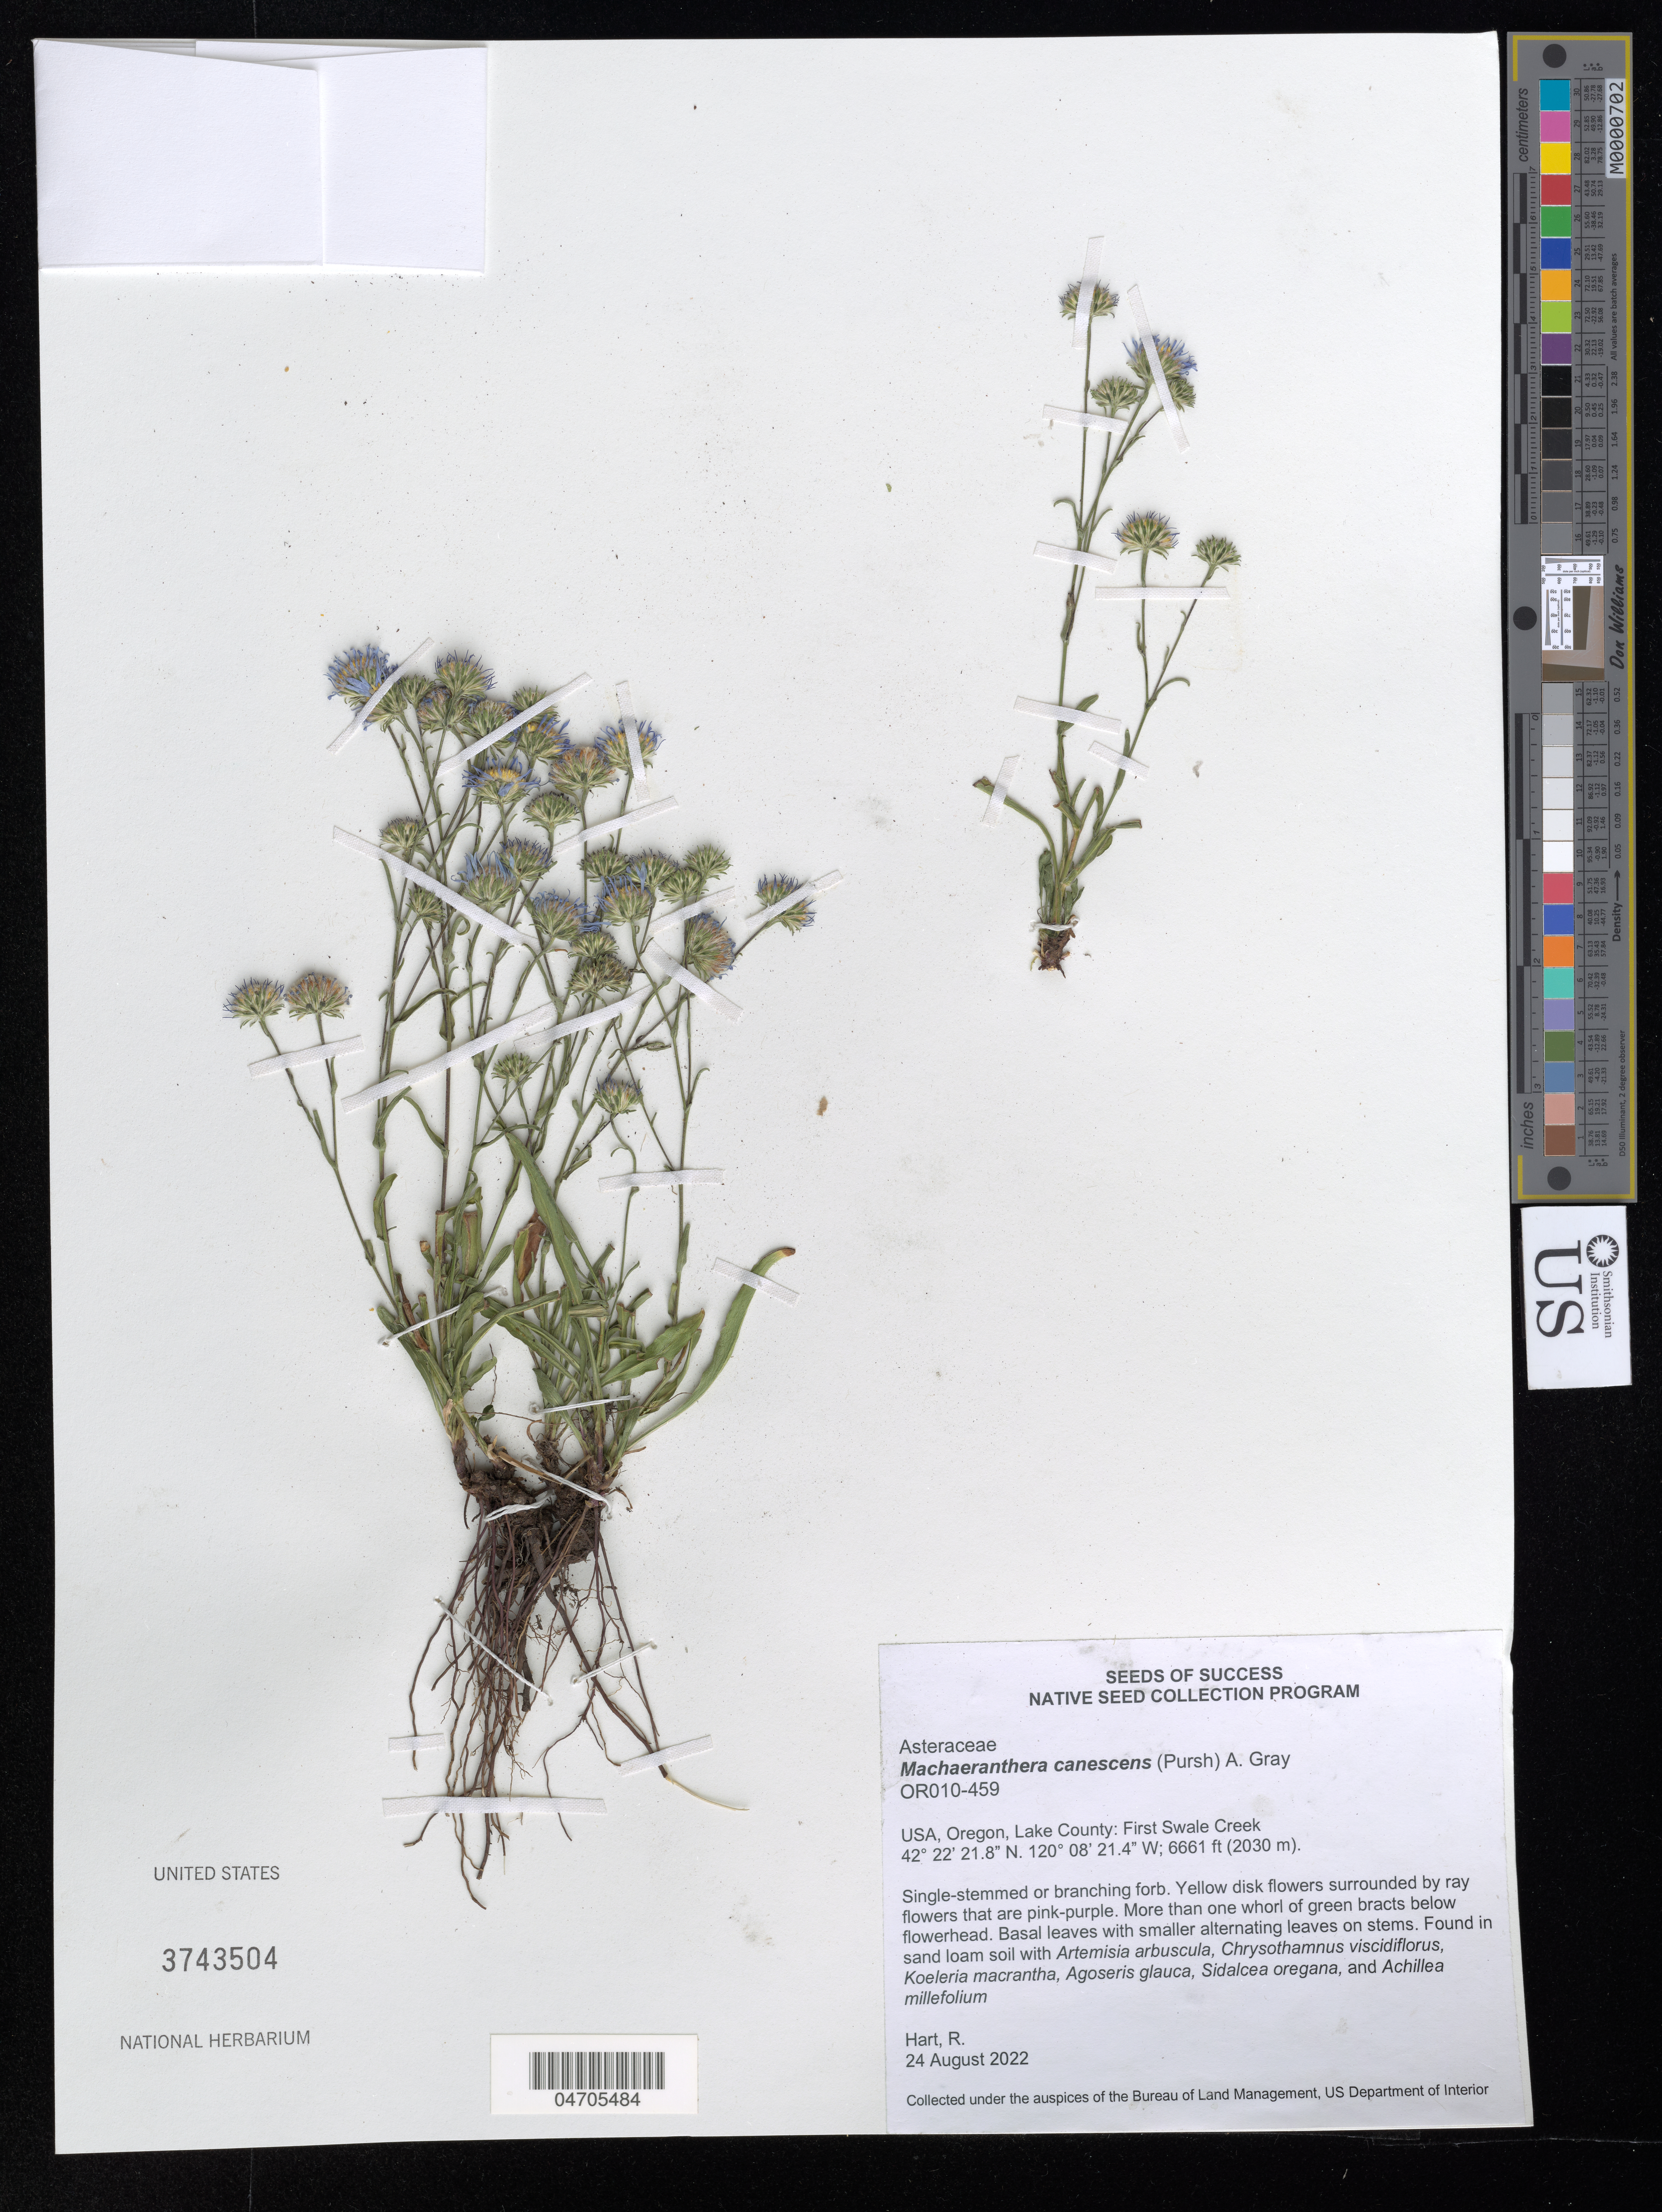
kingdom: Plantae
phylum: Tracheophyta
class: Magnoliopsida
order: Asterales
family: Asteraceae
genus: Machaeranthera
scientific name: Machaeranthera canescens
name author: (Pursh) A. Gray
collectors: R. A. Hart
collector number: OR010-459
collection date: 2022-08-24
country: United States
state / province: Oregon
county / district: Lake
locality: Lake County: First Swale Creek.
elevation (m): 2030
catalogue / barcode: US 3743504